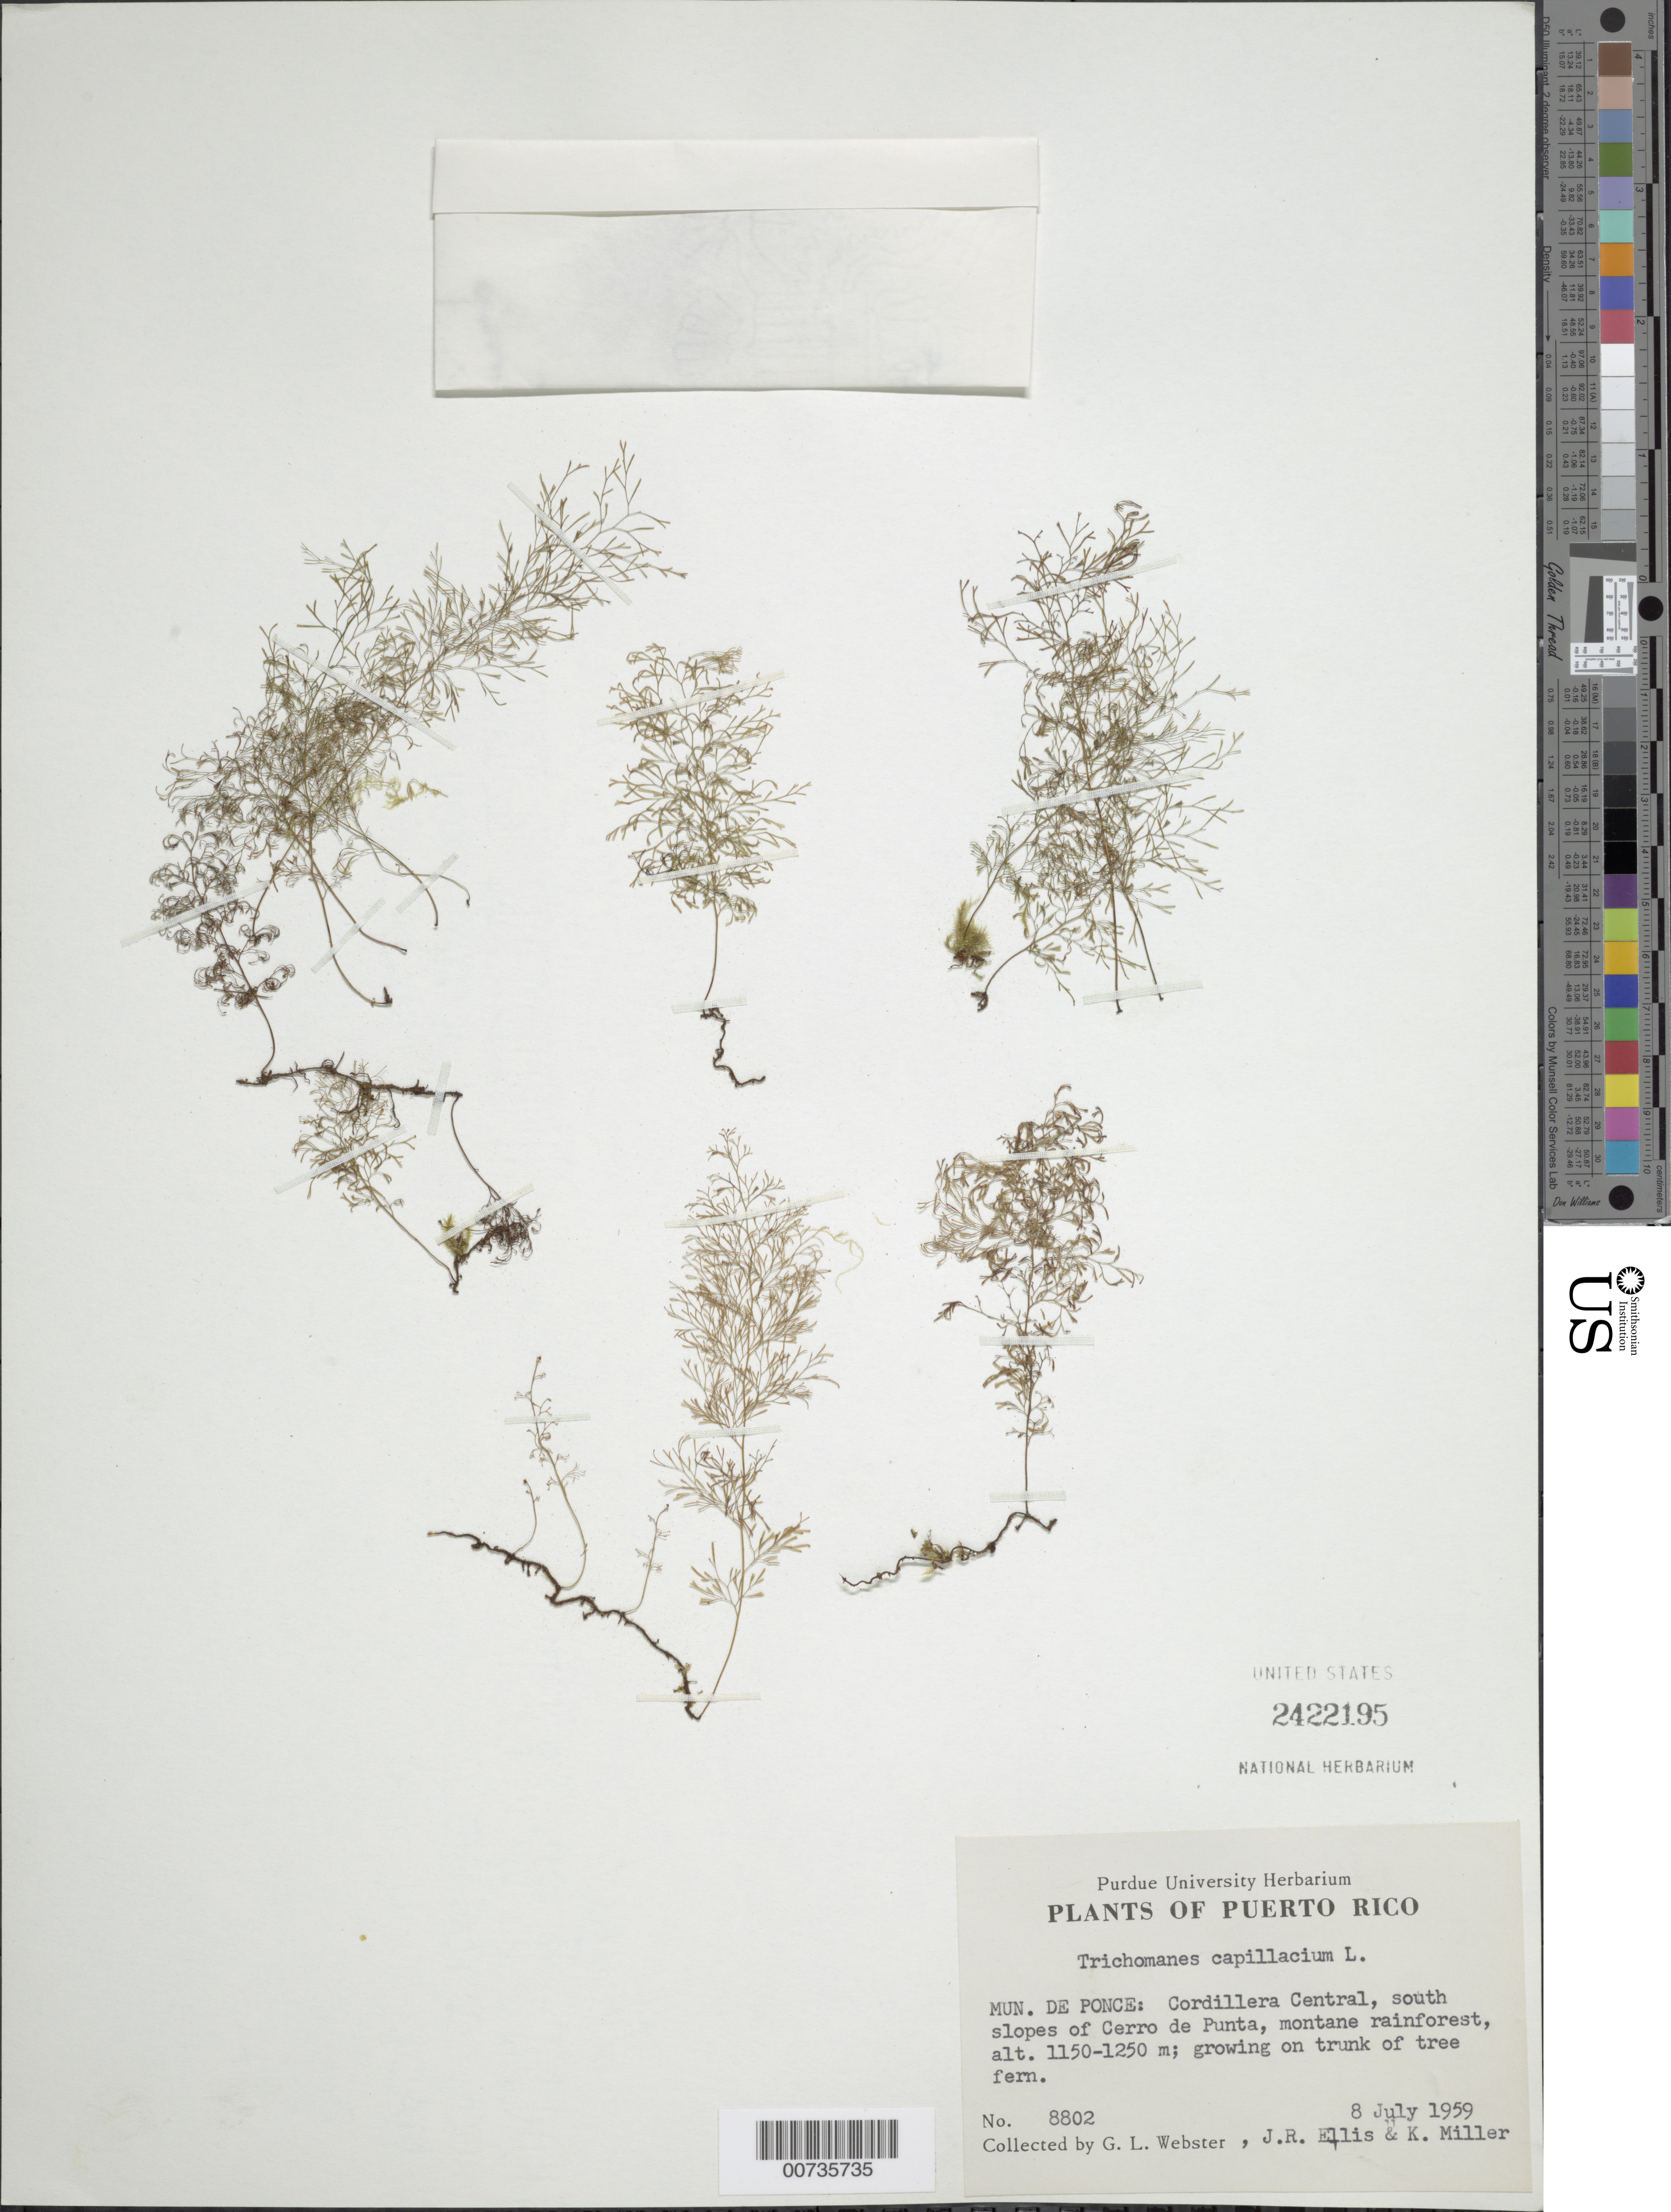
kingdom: Plantae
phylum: Tracheophyta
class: Polypodiopsida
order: Hymenophyllales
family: Hymenophyllaceae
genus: Polyphlebium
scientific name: Polyphlebium capillaceum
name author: (L.) Ebihara & Dubuisson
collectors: G. L. Webster, J. R. Ellis & K. Miller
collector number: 8802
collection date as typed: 08 Jul 1959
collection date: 1959-07-08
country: Puerto Rico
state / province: Ponce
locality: Cordillera Central, S slopes of Cerro de Punta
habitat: Growing on trunk of tree fern; montane rainforest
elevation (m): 1150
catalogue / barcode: US 2422195